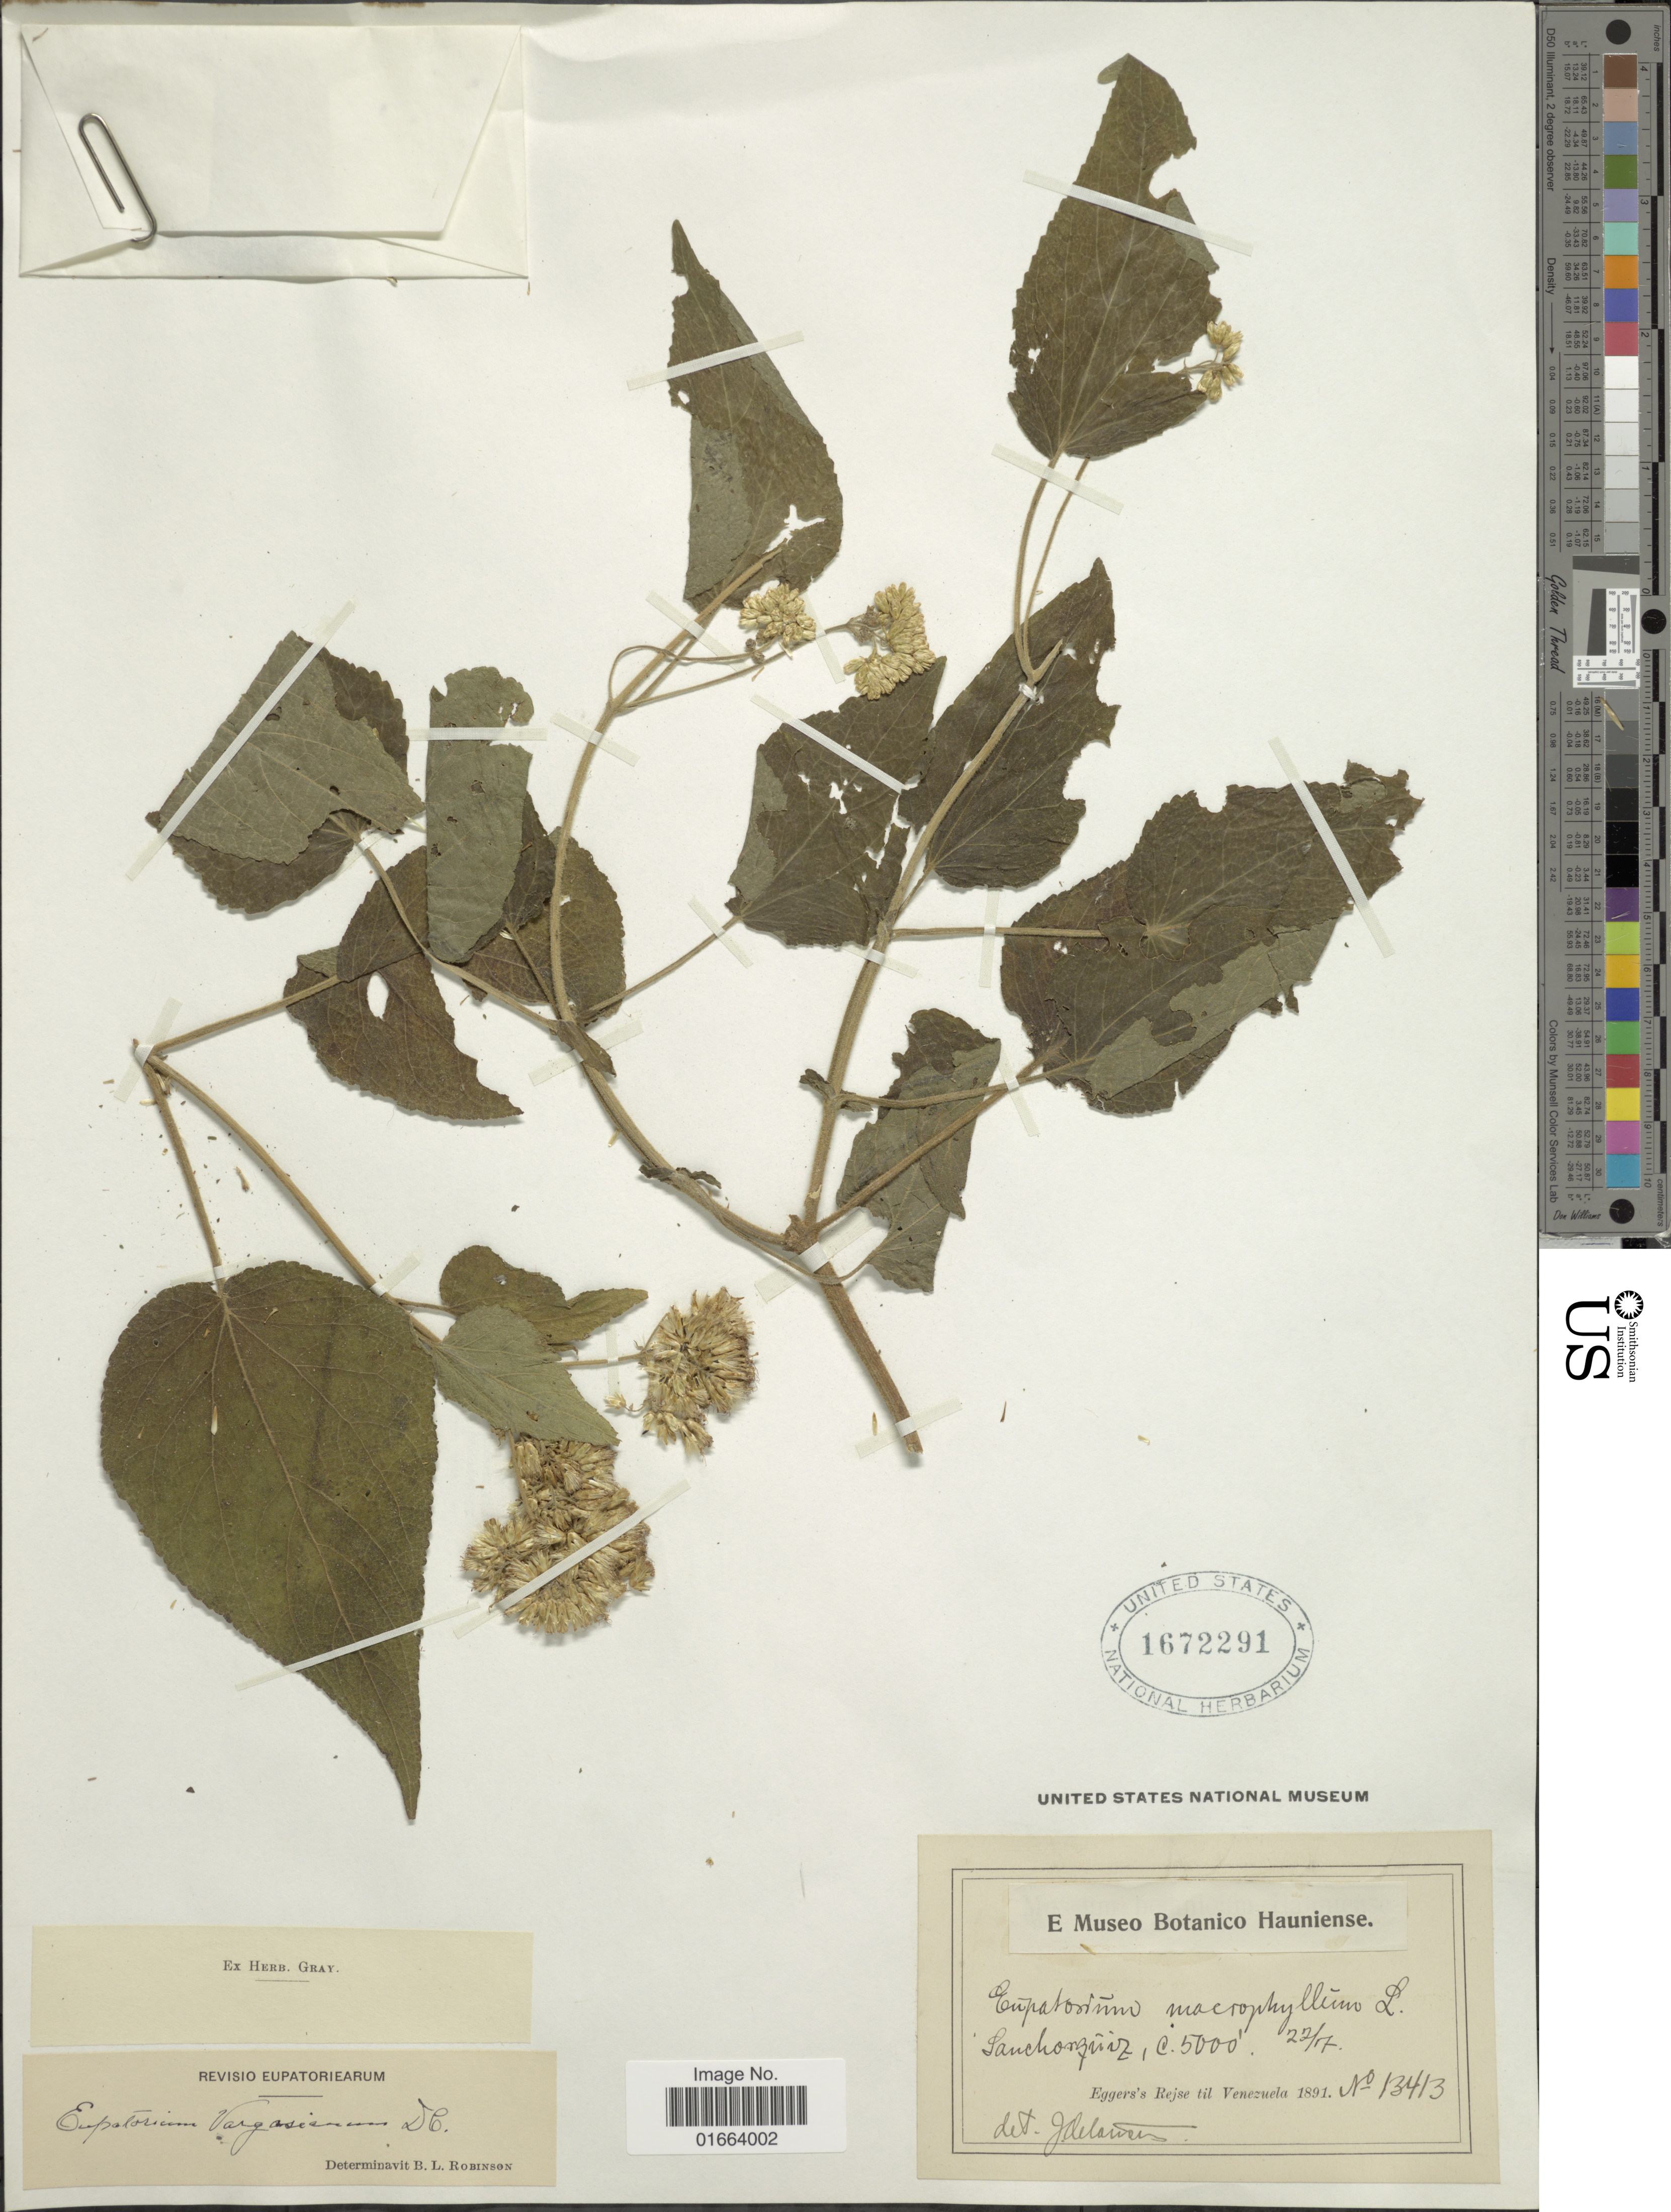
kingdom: Plantae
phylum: Tracheophyta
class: Magnoliopsida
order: Asterales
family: Asteraceae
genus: Critoniella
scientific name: Critoniella vargasiana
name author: (DC.) R.M. King & H. Rob.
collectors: -. Eggers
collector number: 13413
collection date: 1891-07-22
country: Venezuela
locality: Sanchorquiz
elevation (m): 1524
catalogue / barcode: US 1672291